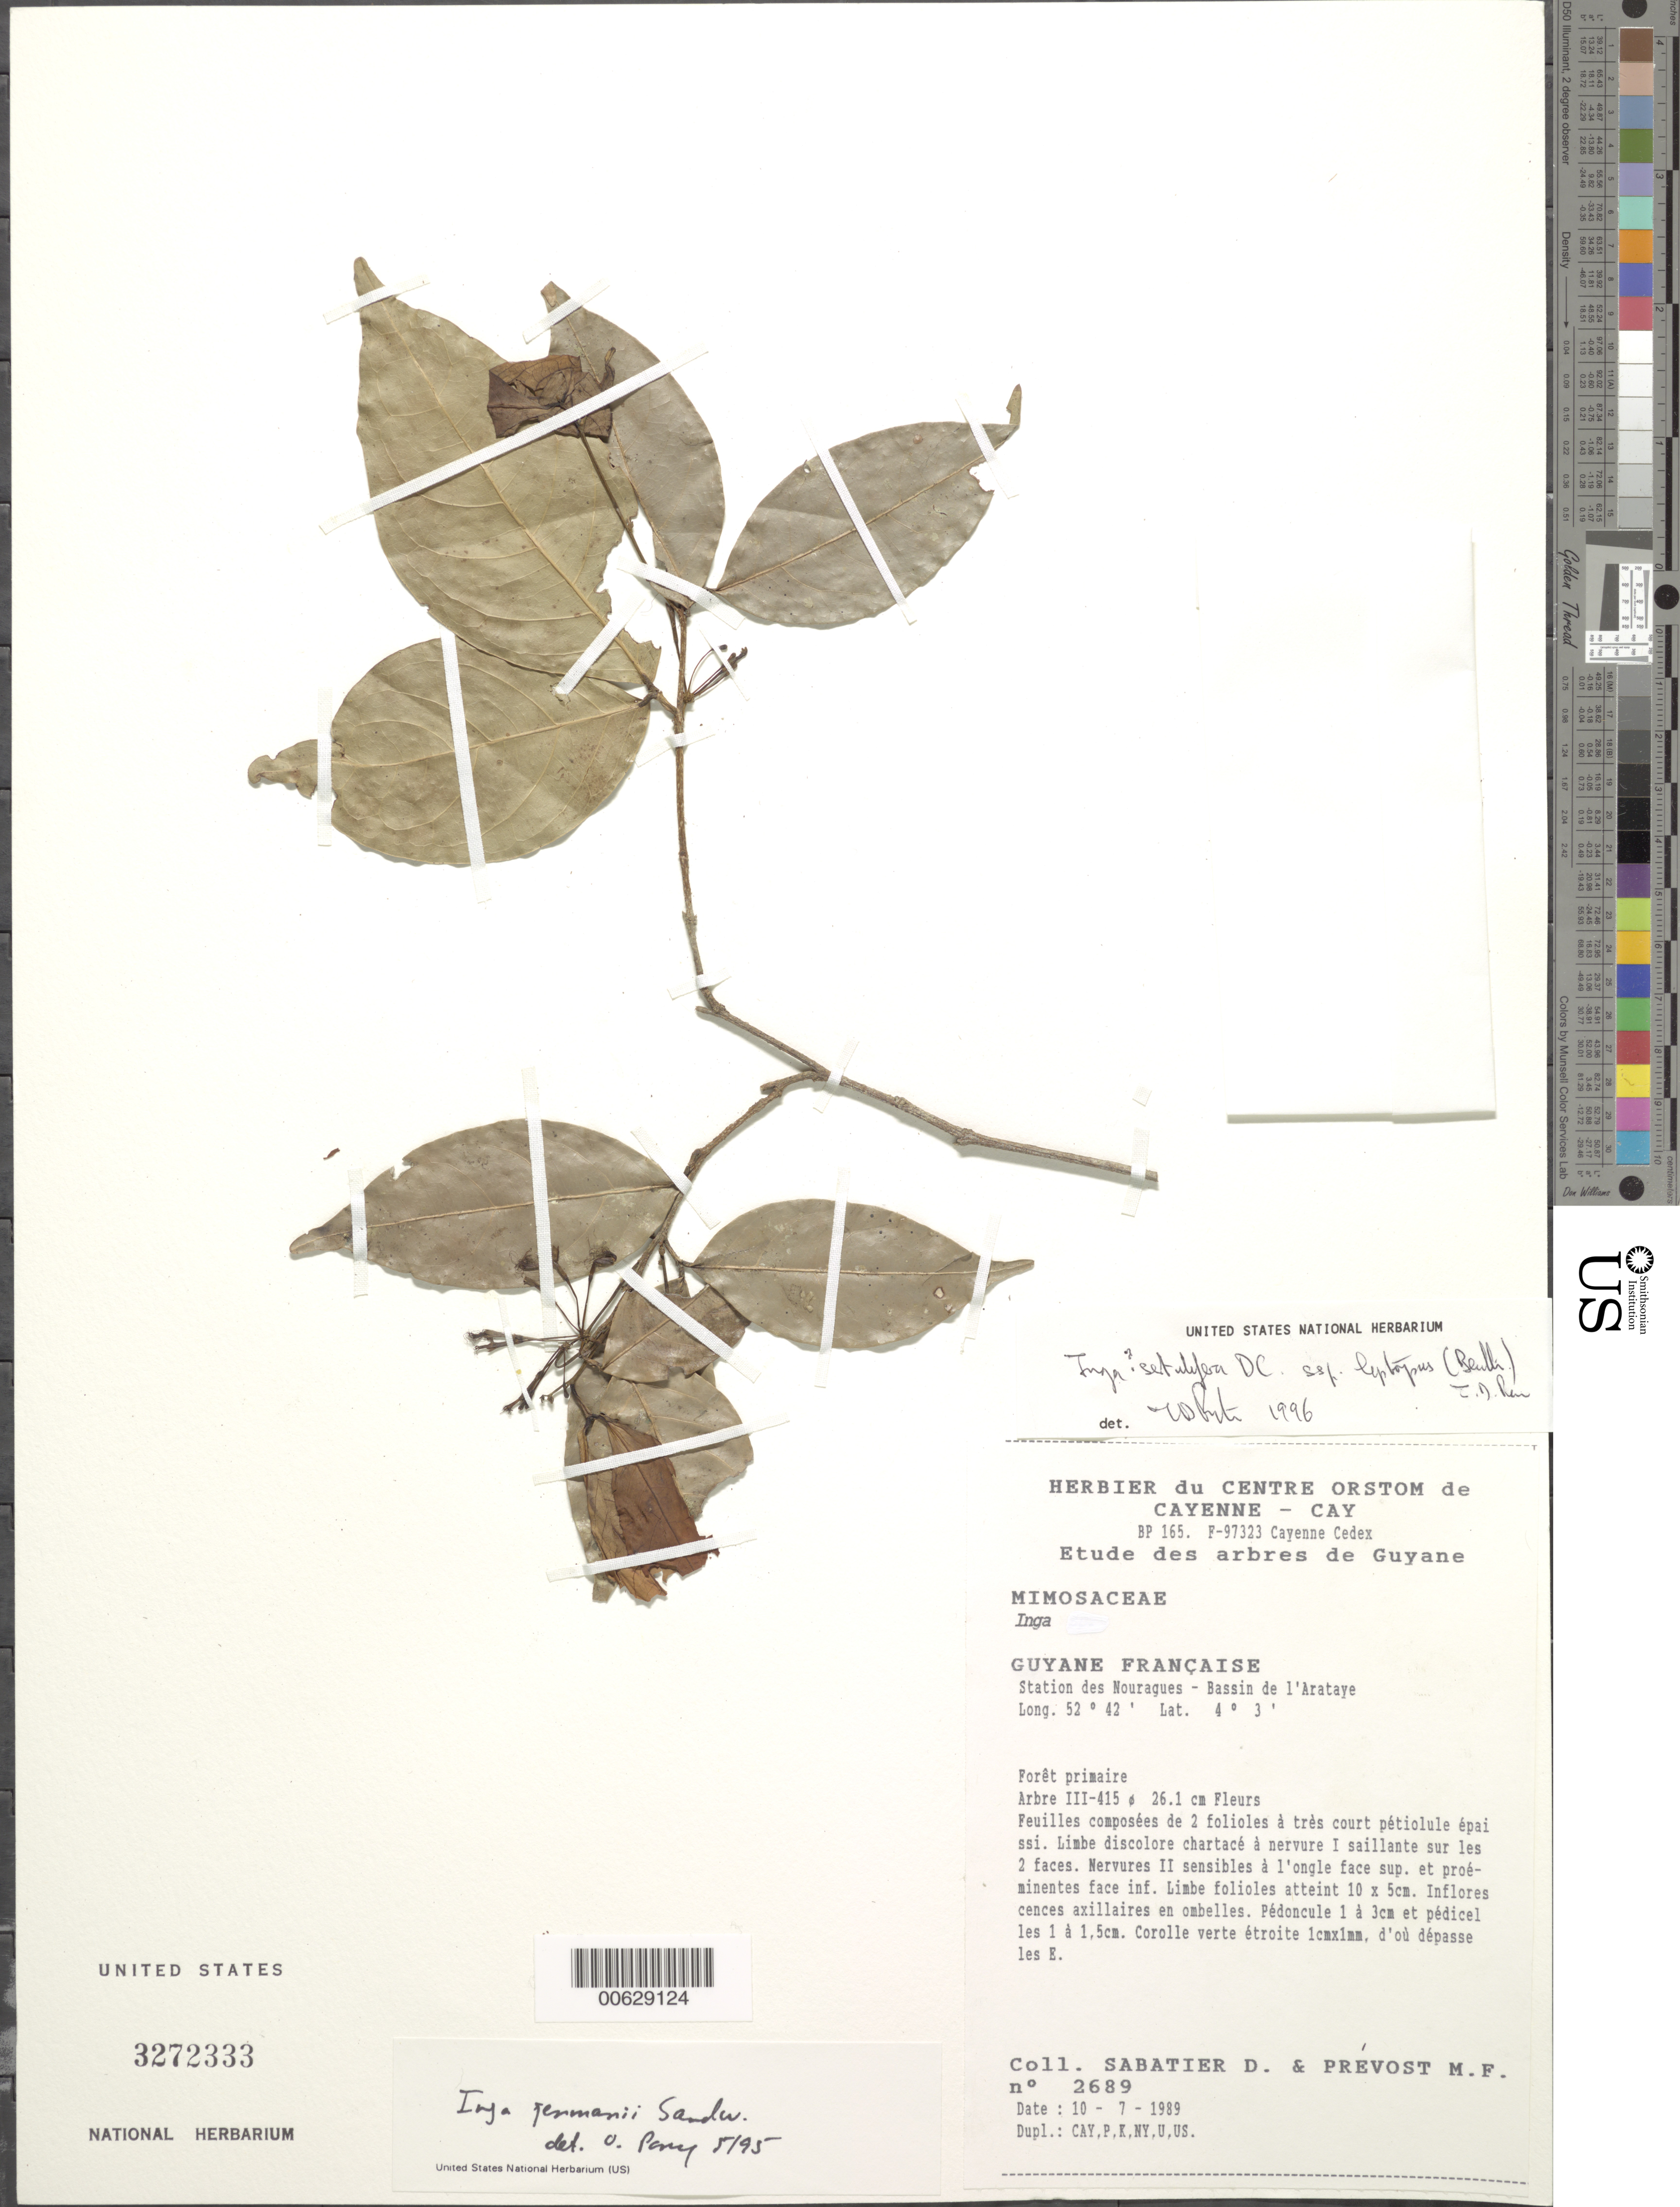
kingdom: Plantae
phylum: Tracheophyta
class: Magnoliopsida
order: Fabales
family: Fabaceae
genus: Inga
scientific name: Inga sertulifera subsp. leptopus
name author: (Benth.) T.D. Penn.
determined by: Poncy, O.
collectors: D. Sabatier & M.-F. Prévost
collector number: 2689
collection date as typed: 10-Jul-89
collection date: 1989-07-10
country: French Guiana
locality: Station des Nouragues, Bassin de l'Approuague, Arataye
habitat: Forêt primaire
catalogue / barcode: US 3272333